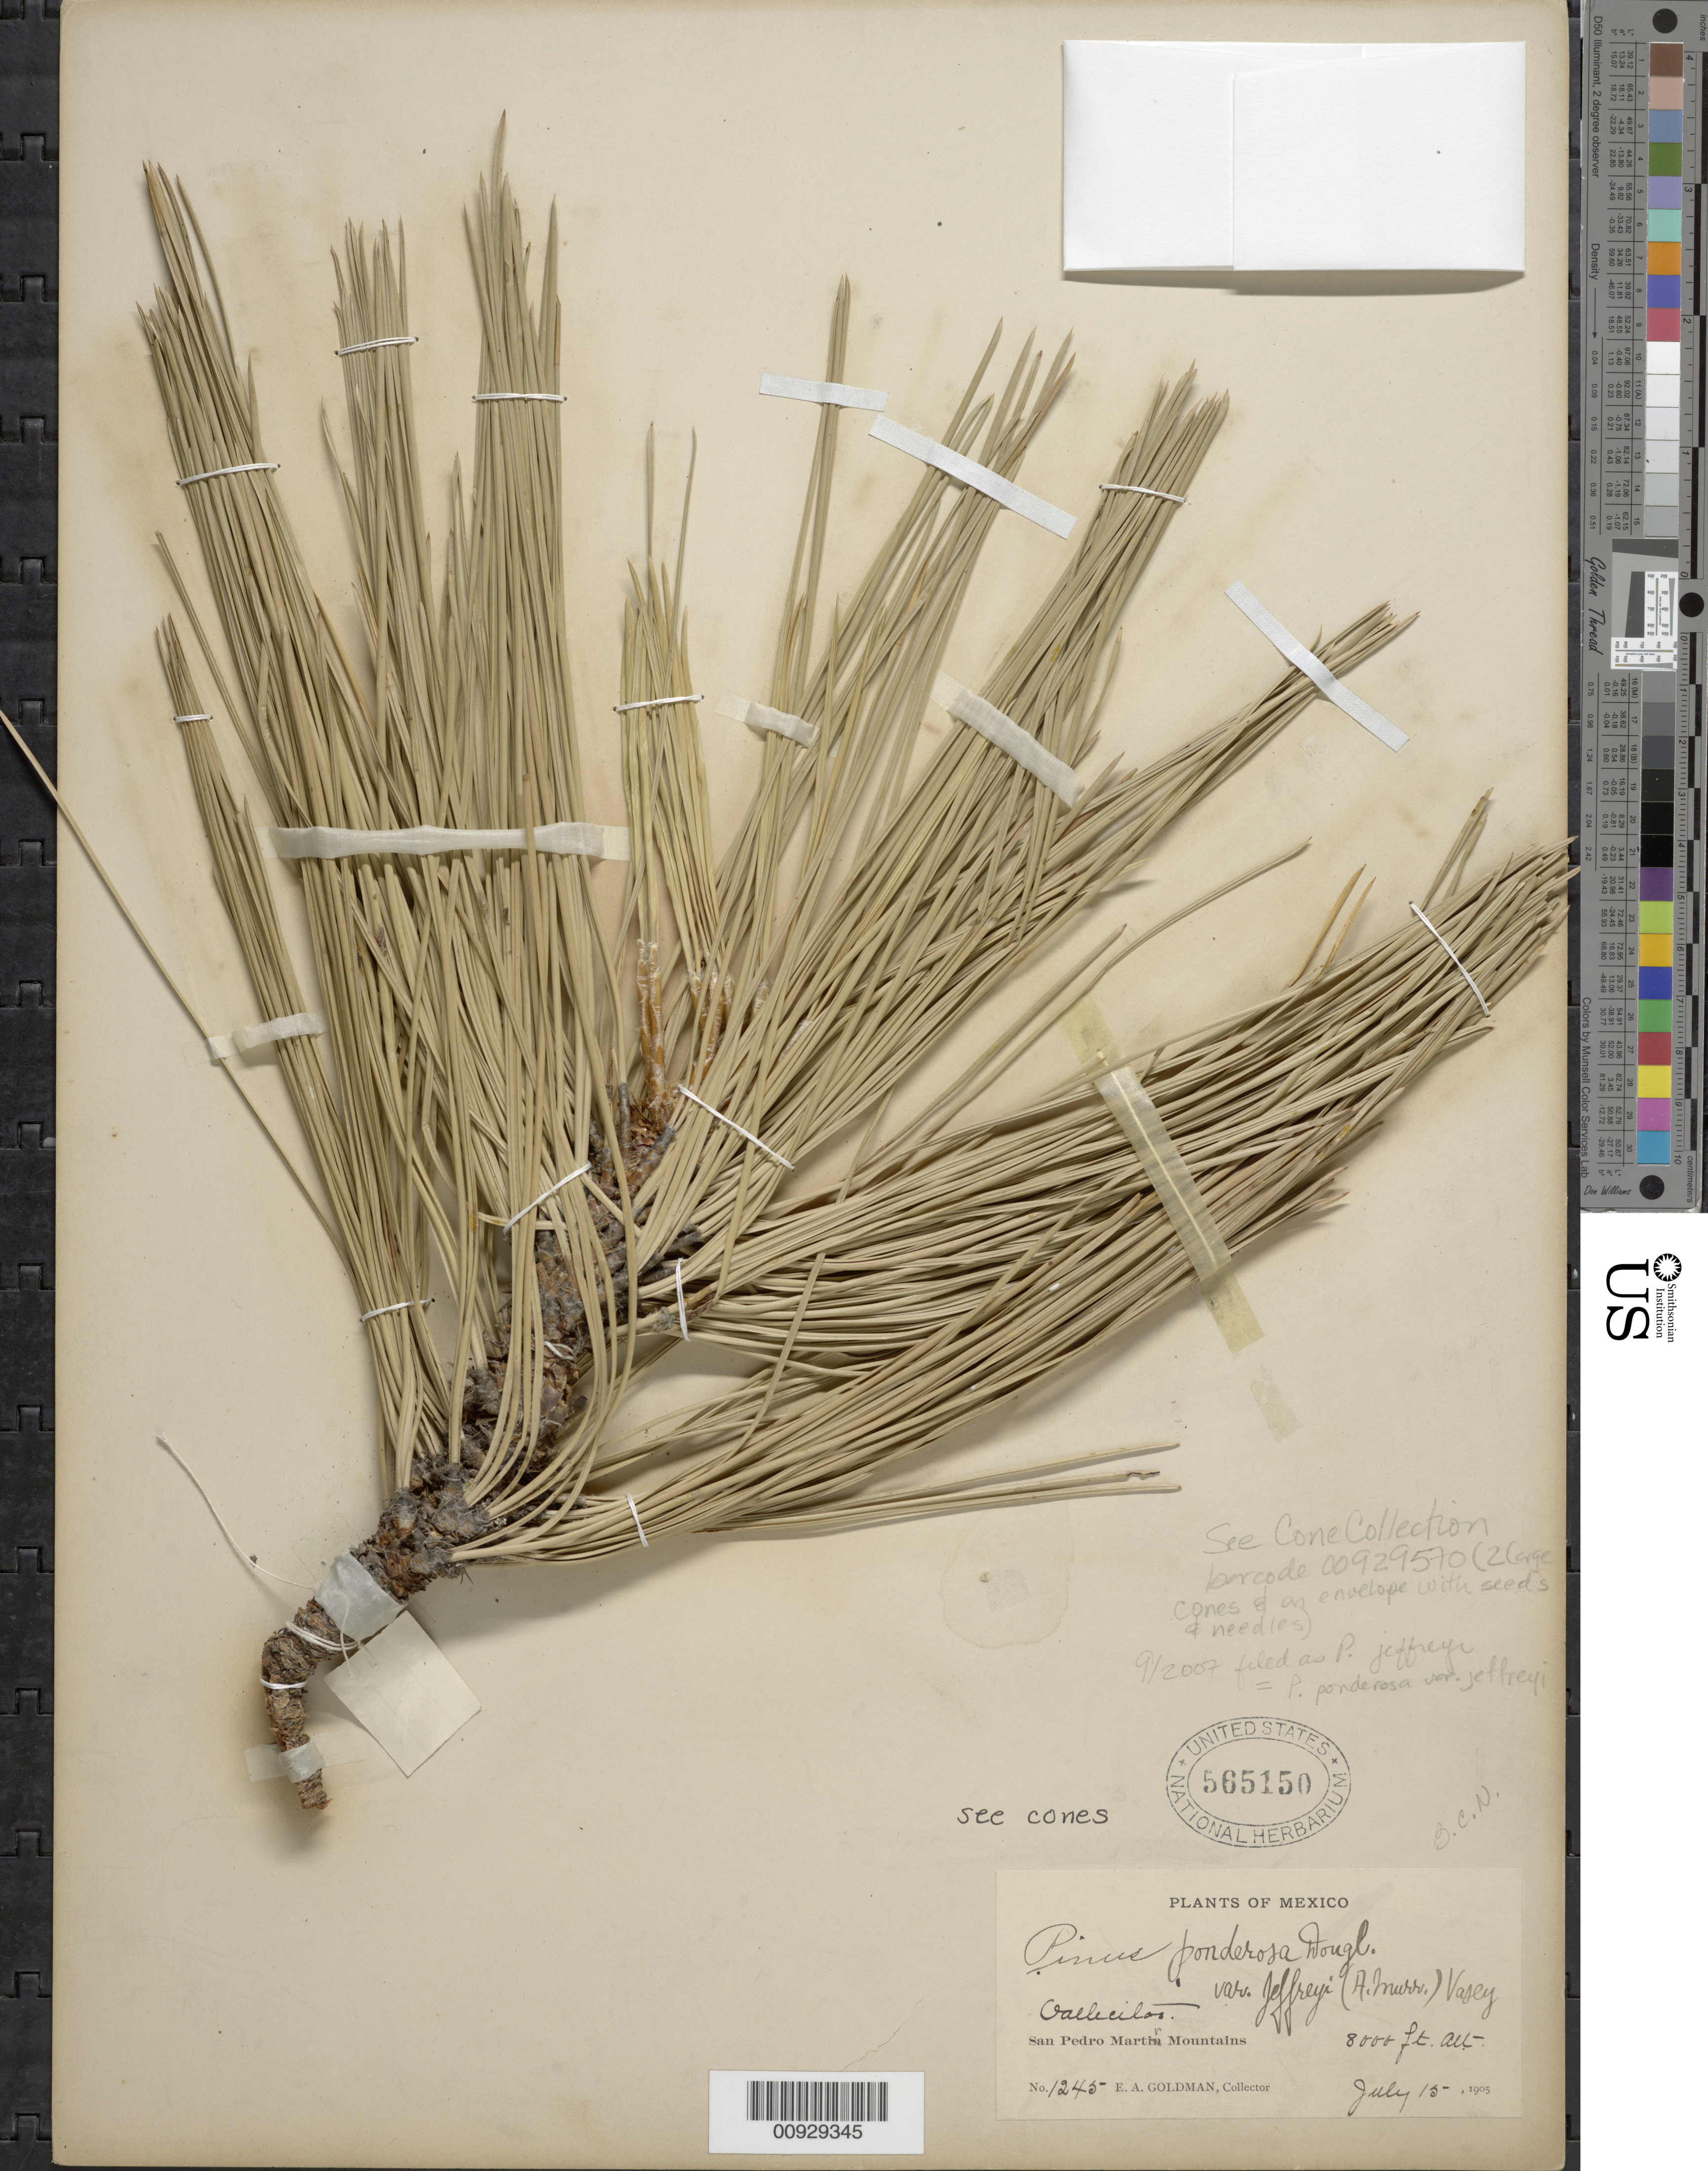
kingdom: Plantae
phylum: Tracheophyta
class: Pinopsida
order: Pinales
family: Pinaceae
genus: Pinus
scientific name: Pinus jeffreyi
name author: Balf.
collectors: E. A. Goldman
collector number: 1245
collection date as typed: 15 Jul 1905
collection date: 1905-07-15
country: Mexico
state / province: Baja California Norte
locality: Vallecitos. San Pedro Mártir Mountains.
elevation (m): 2438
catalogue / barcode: US 565150